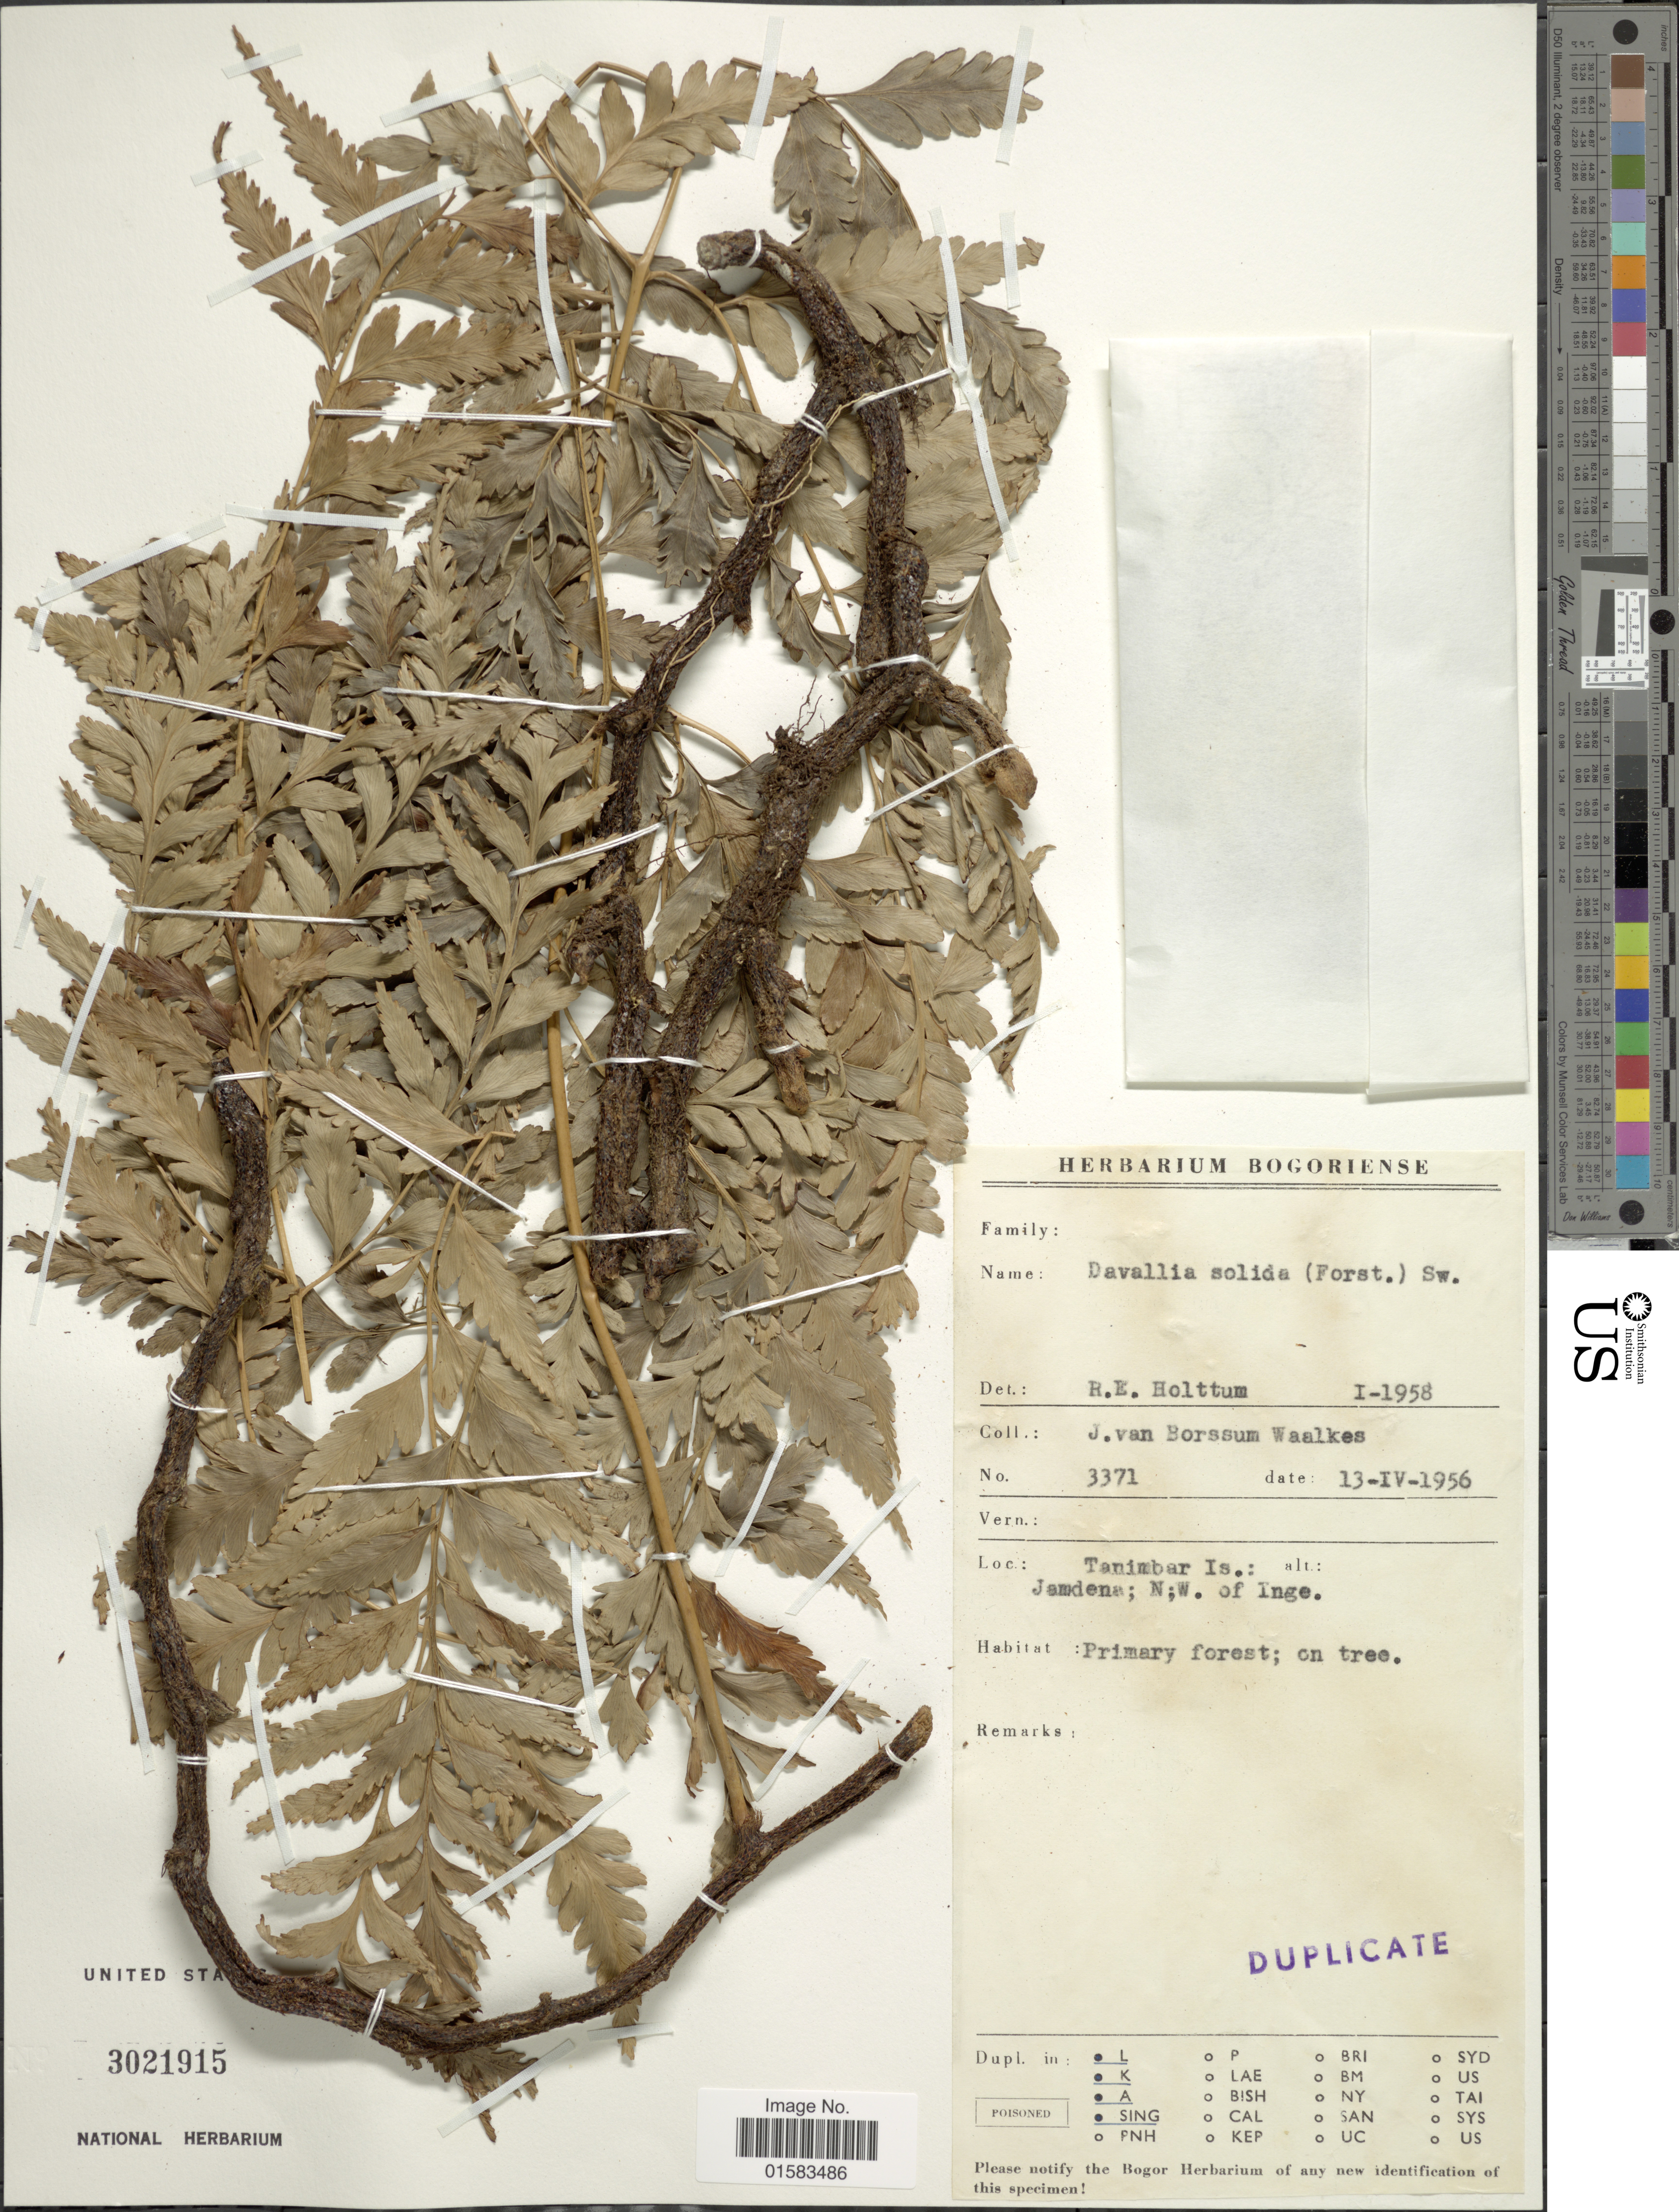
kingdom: Plantae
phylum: Tracheophyta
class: Polypodiopsida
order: Polypodiales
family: Davalliaceae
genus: Davallia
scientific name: Davallia solida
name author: (G. Forst.) Sw.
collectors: J. Borssum Waalkes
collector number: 3371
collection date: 1956-04-13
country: Indonesia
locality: Tanimbar Is,, Jamdena; N.W. of Inge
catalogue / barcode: US 3021915